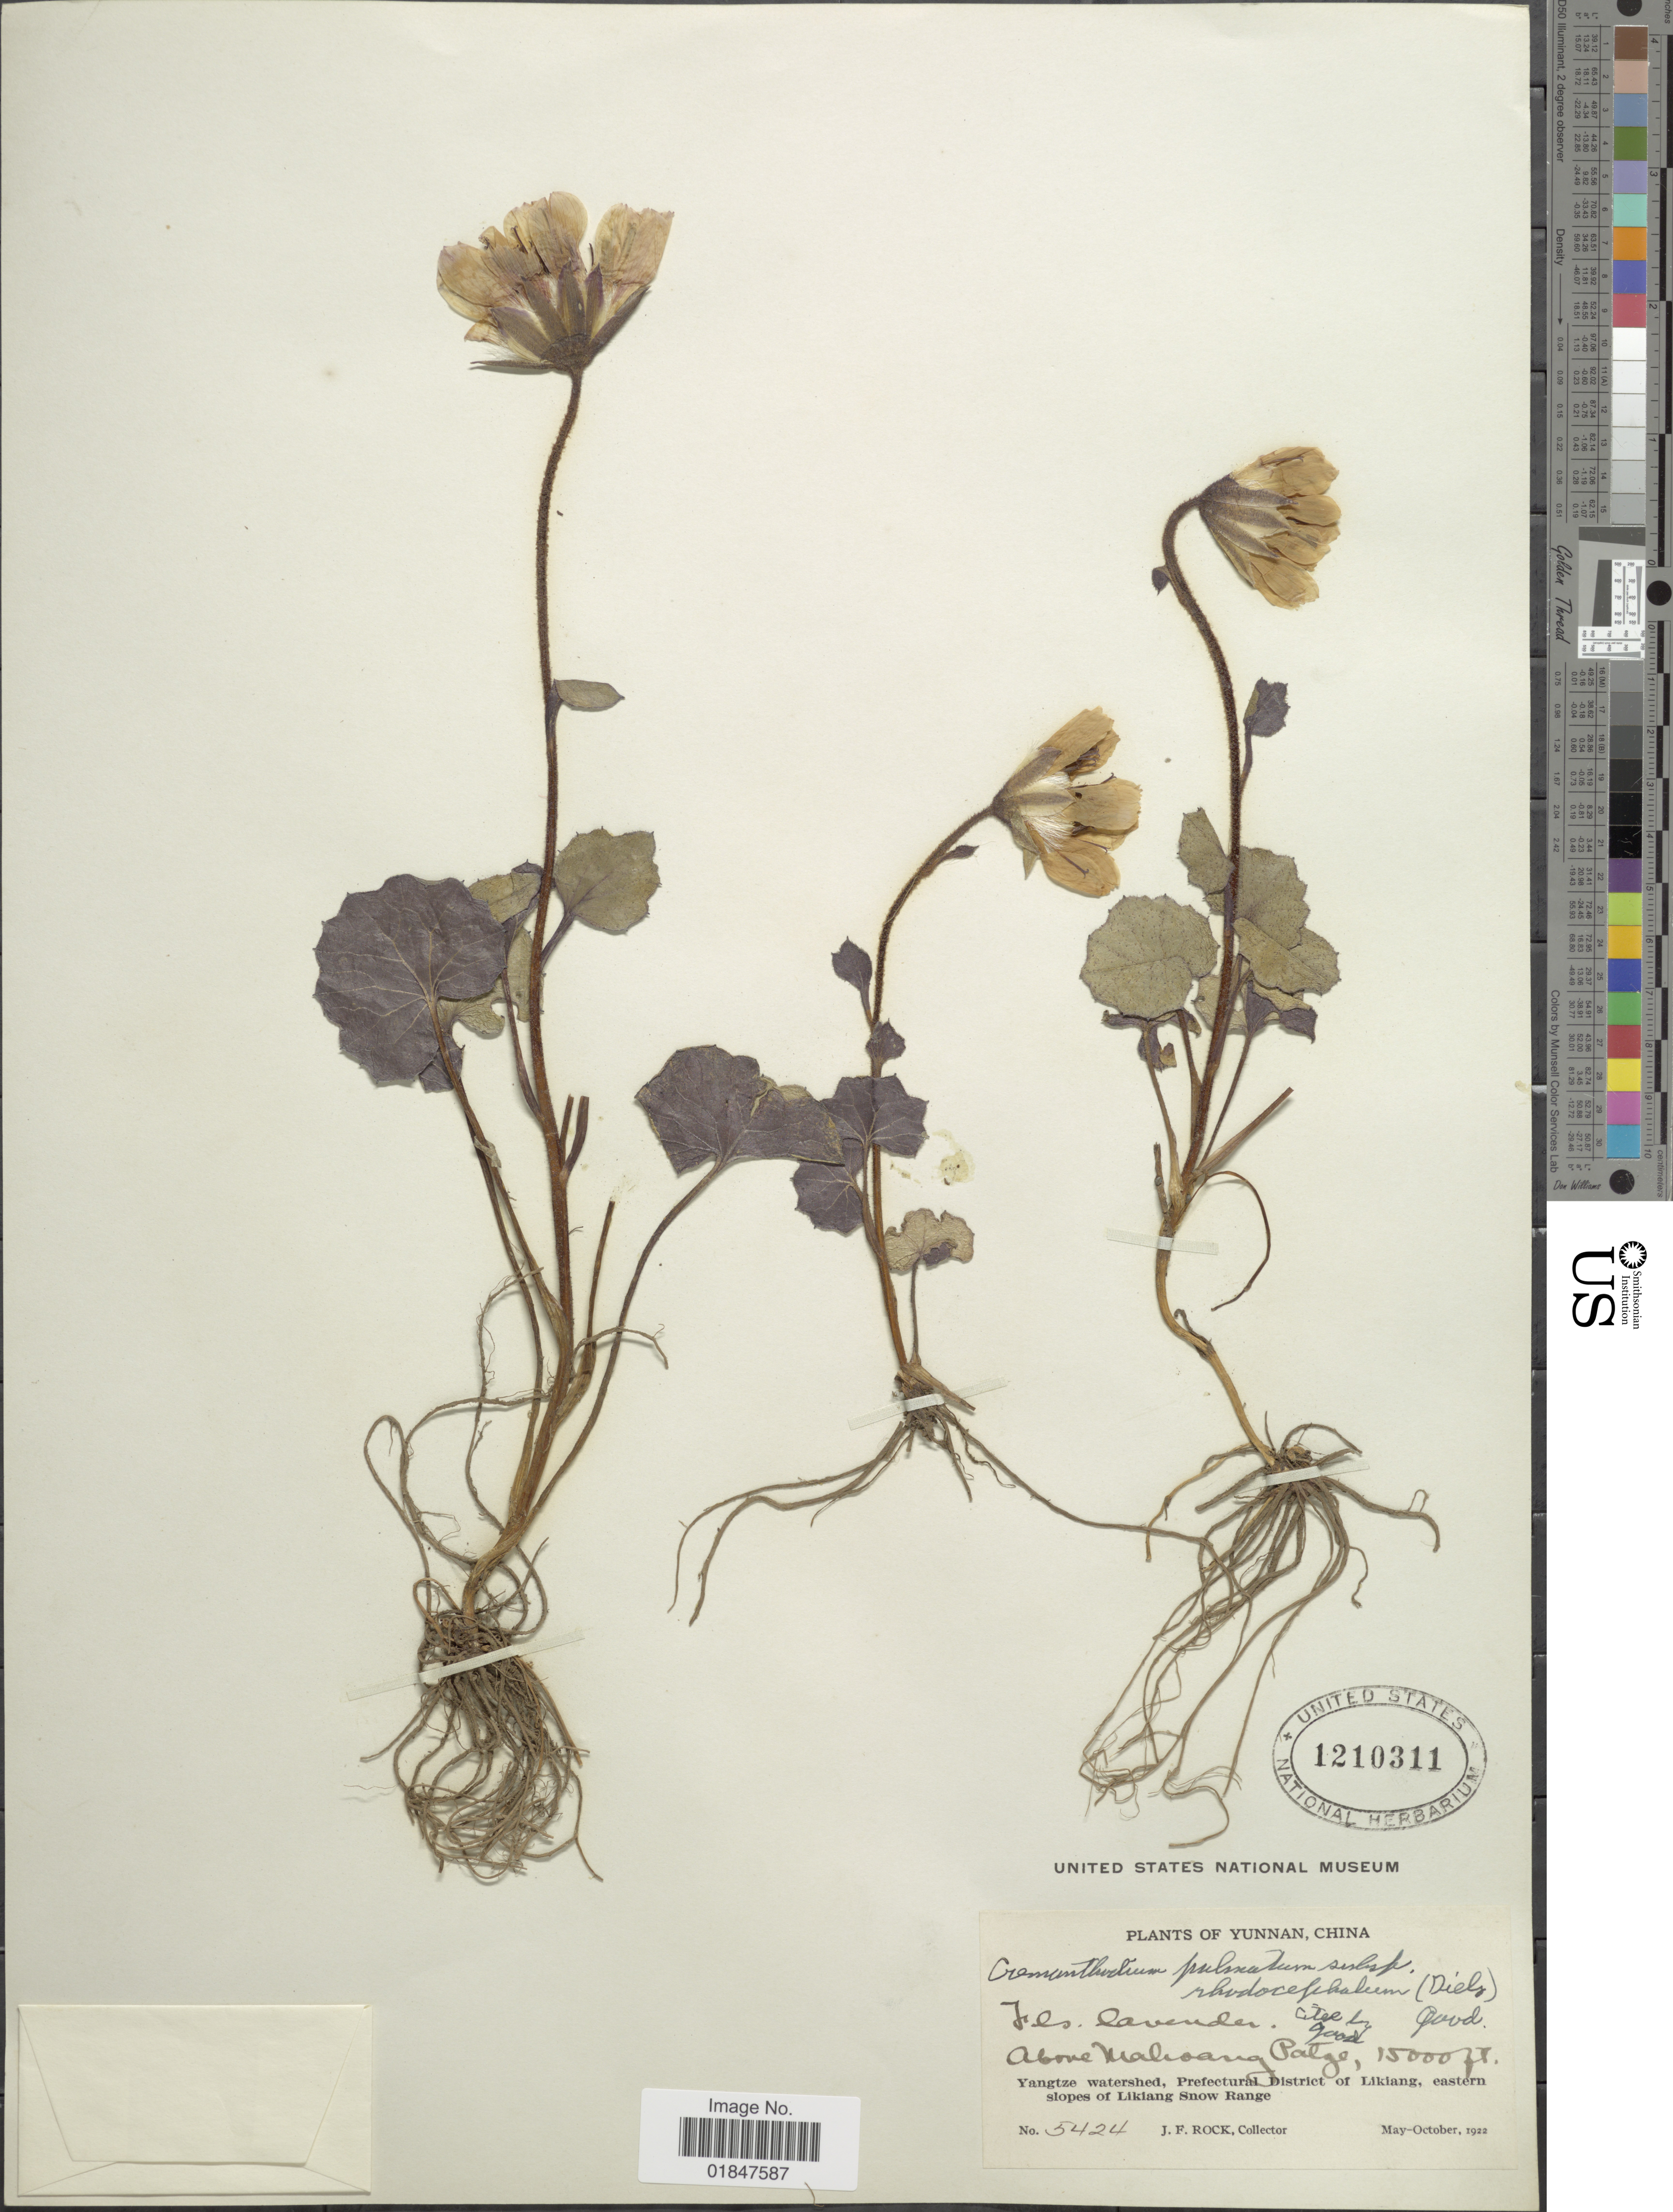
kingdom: Plantae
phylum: Tracheophyta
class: Magnoliopsida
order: Asterales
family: Asteraceae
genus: Cremanthodium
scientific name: Cremanthodium rhodocephalum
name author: Diels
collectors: J. Rock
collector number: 5424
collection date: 1922-05/1922-10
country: China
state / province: Yunnan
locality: Above Mahoang Patze, Yangtze watershed, Prefectural District of Likiang, eastern slopes of Likiang Snow Range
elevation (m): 4572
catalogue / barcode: US 1210311